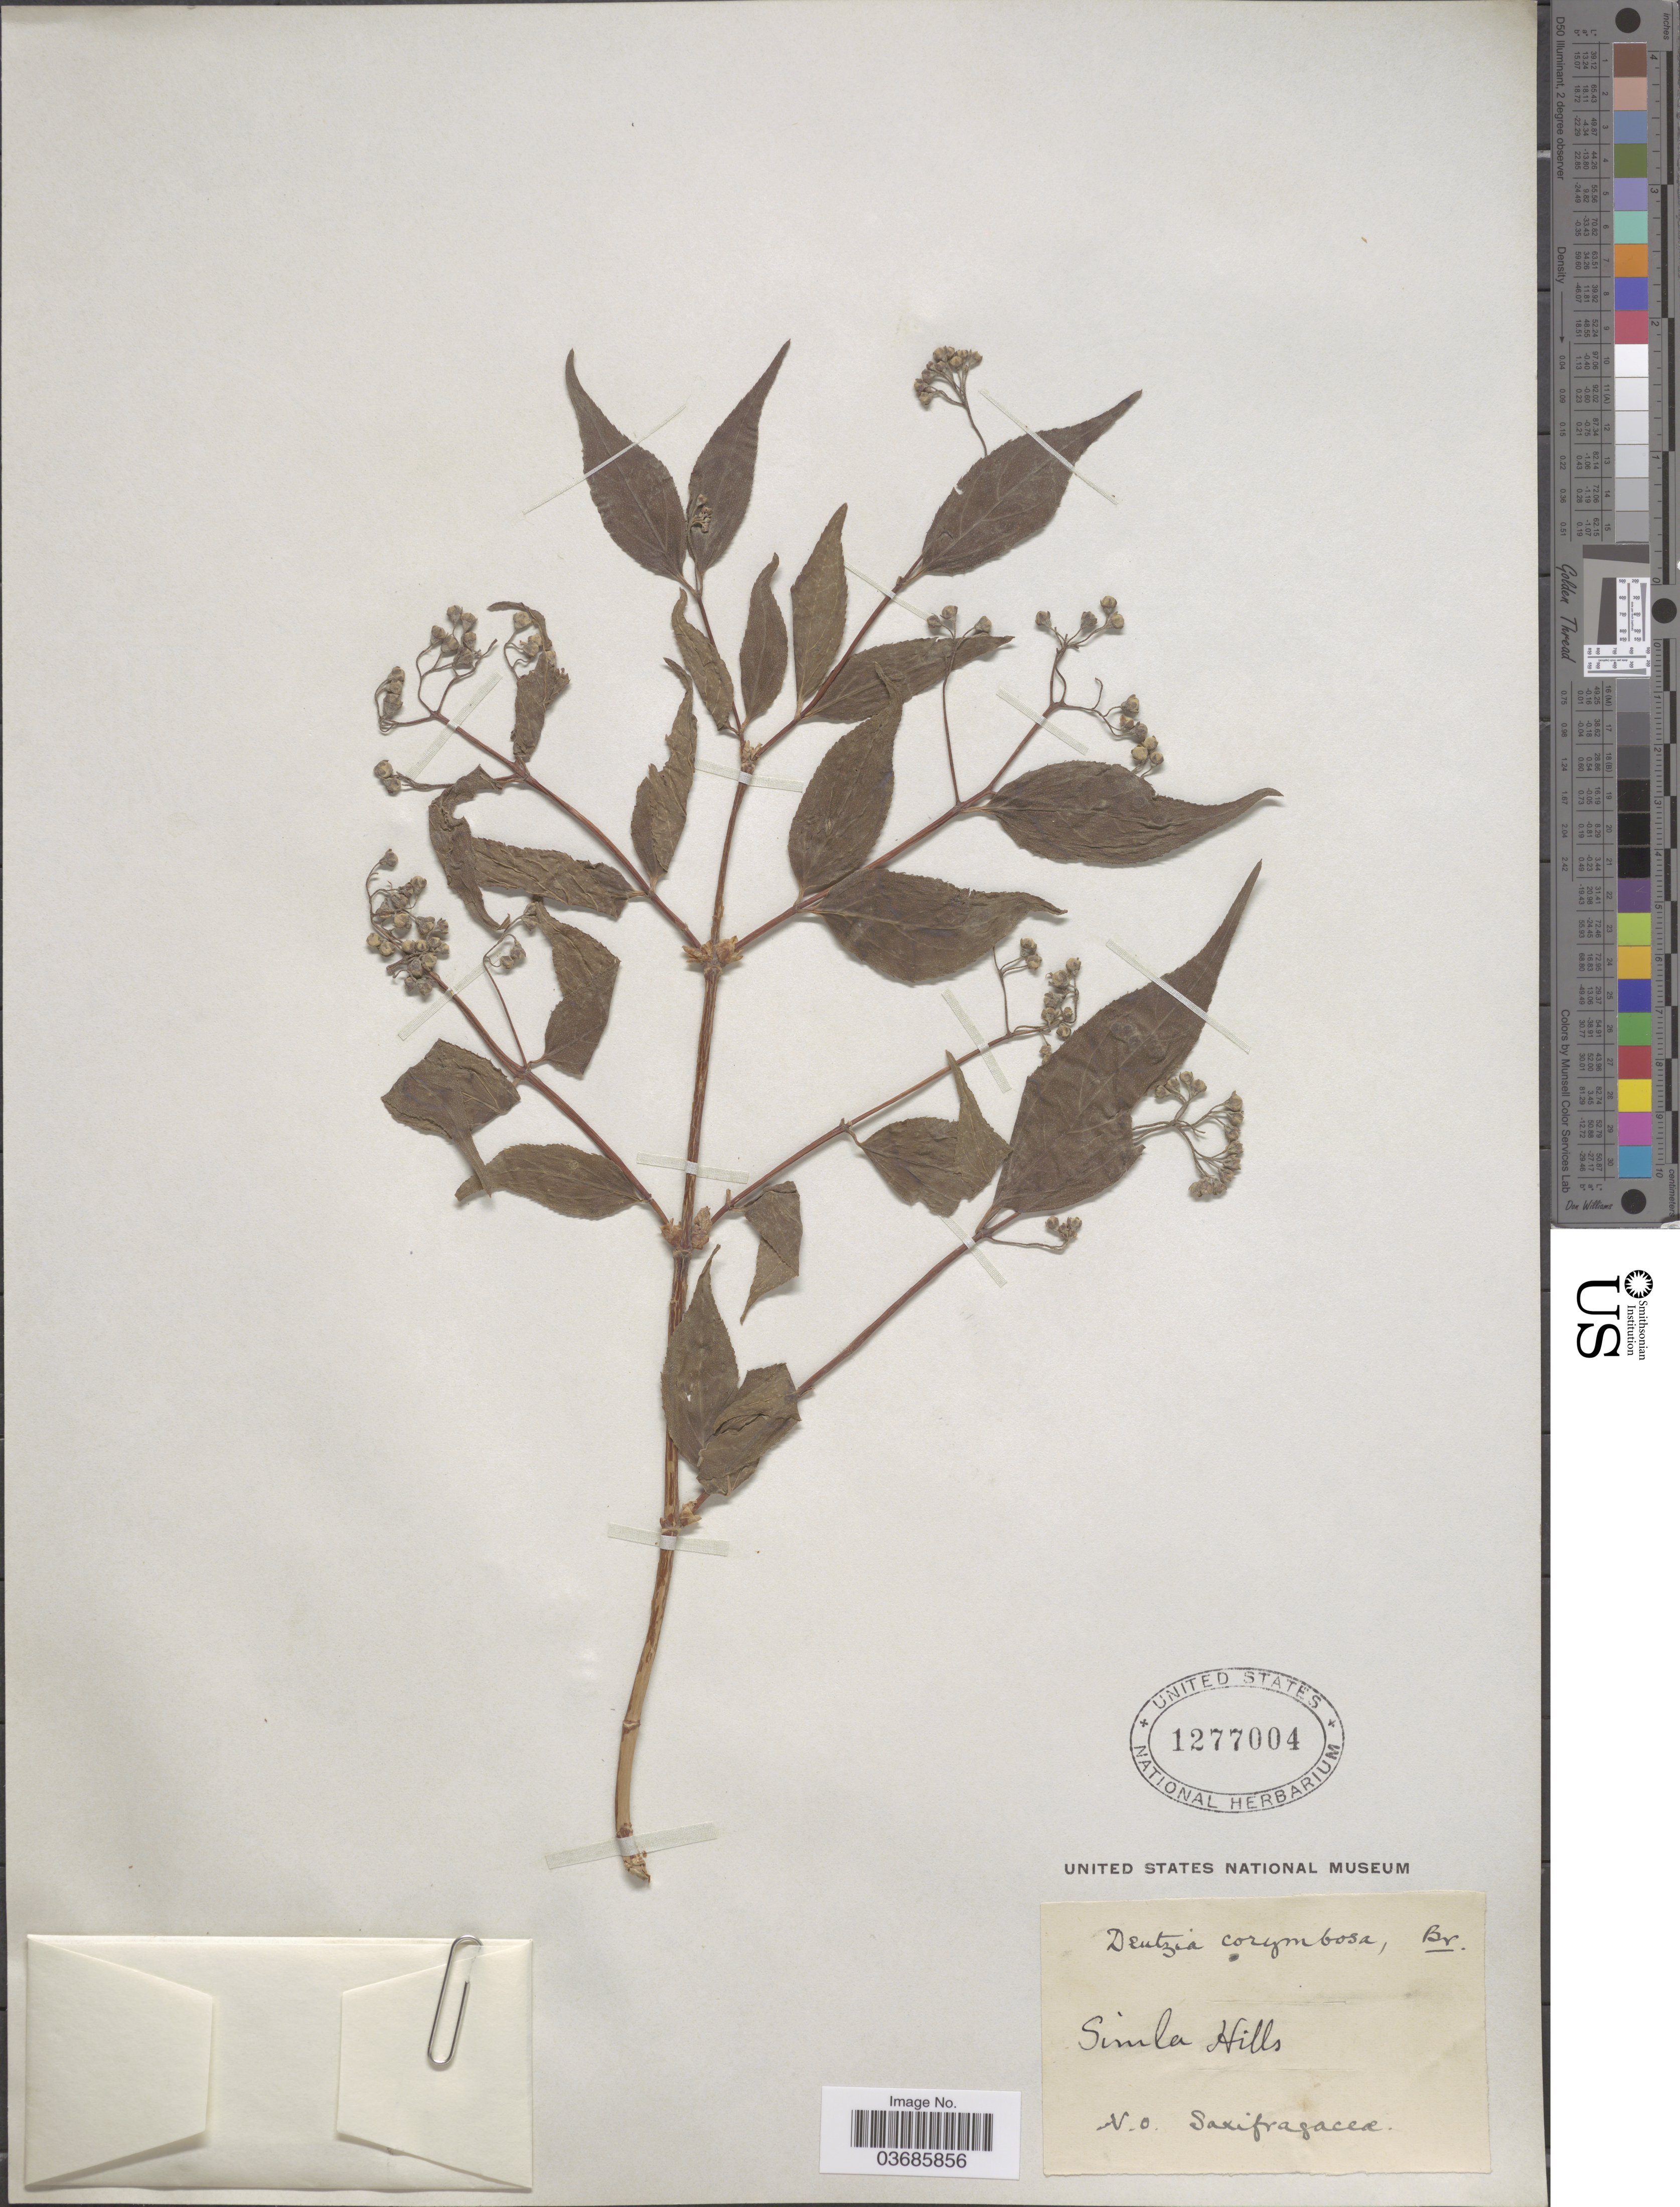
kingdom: Plantae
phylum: Tracheophyta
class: Magnoliopsida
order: Cornales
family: Hydrangeaceae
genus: Deutzia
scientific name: Deutzia corymbosa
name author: R. Br. ex G. Don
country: India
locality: Simla Hills.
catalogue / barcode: US 1277004